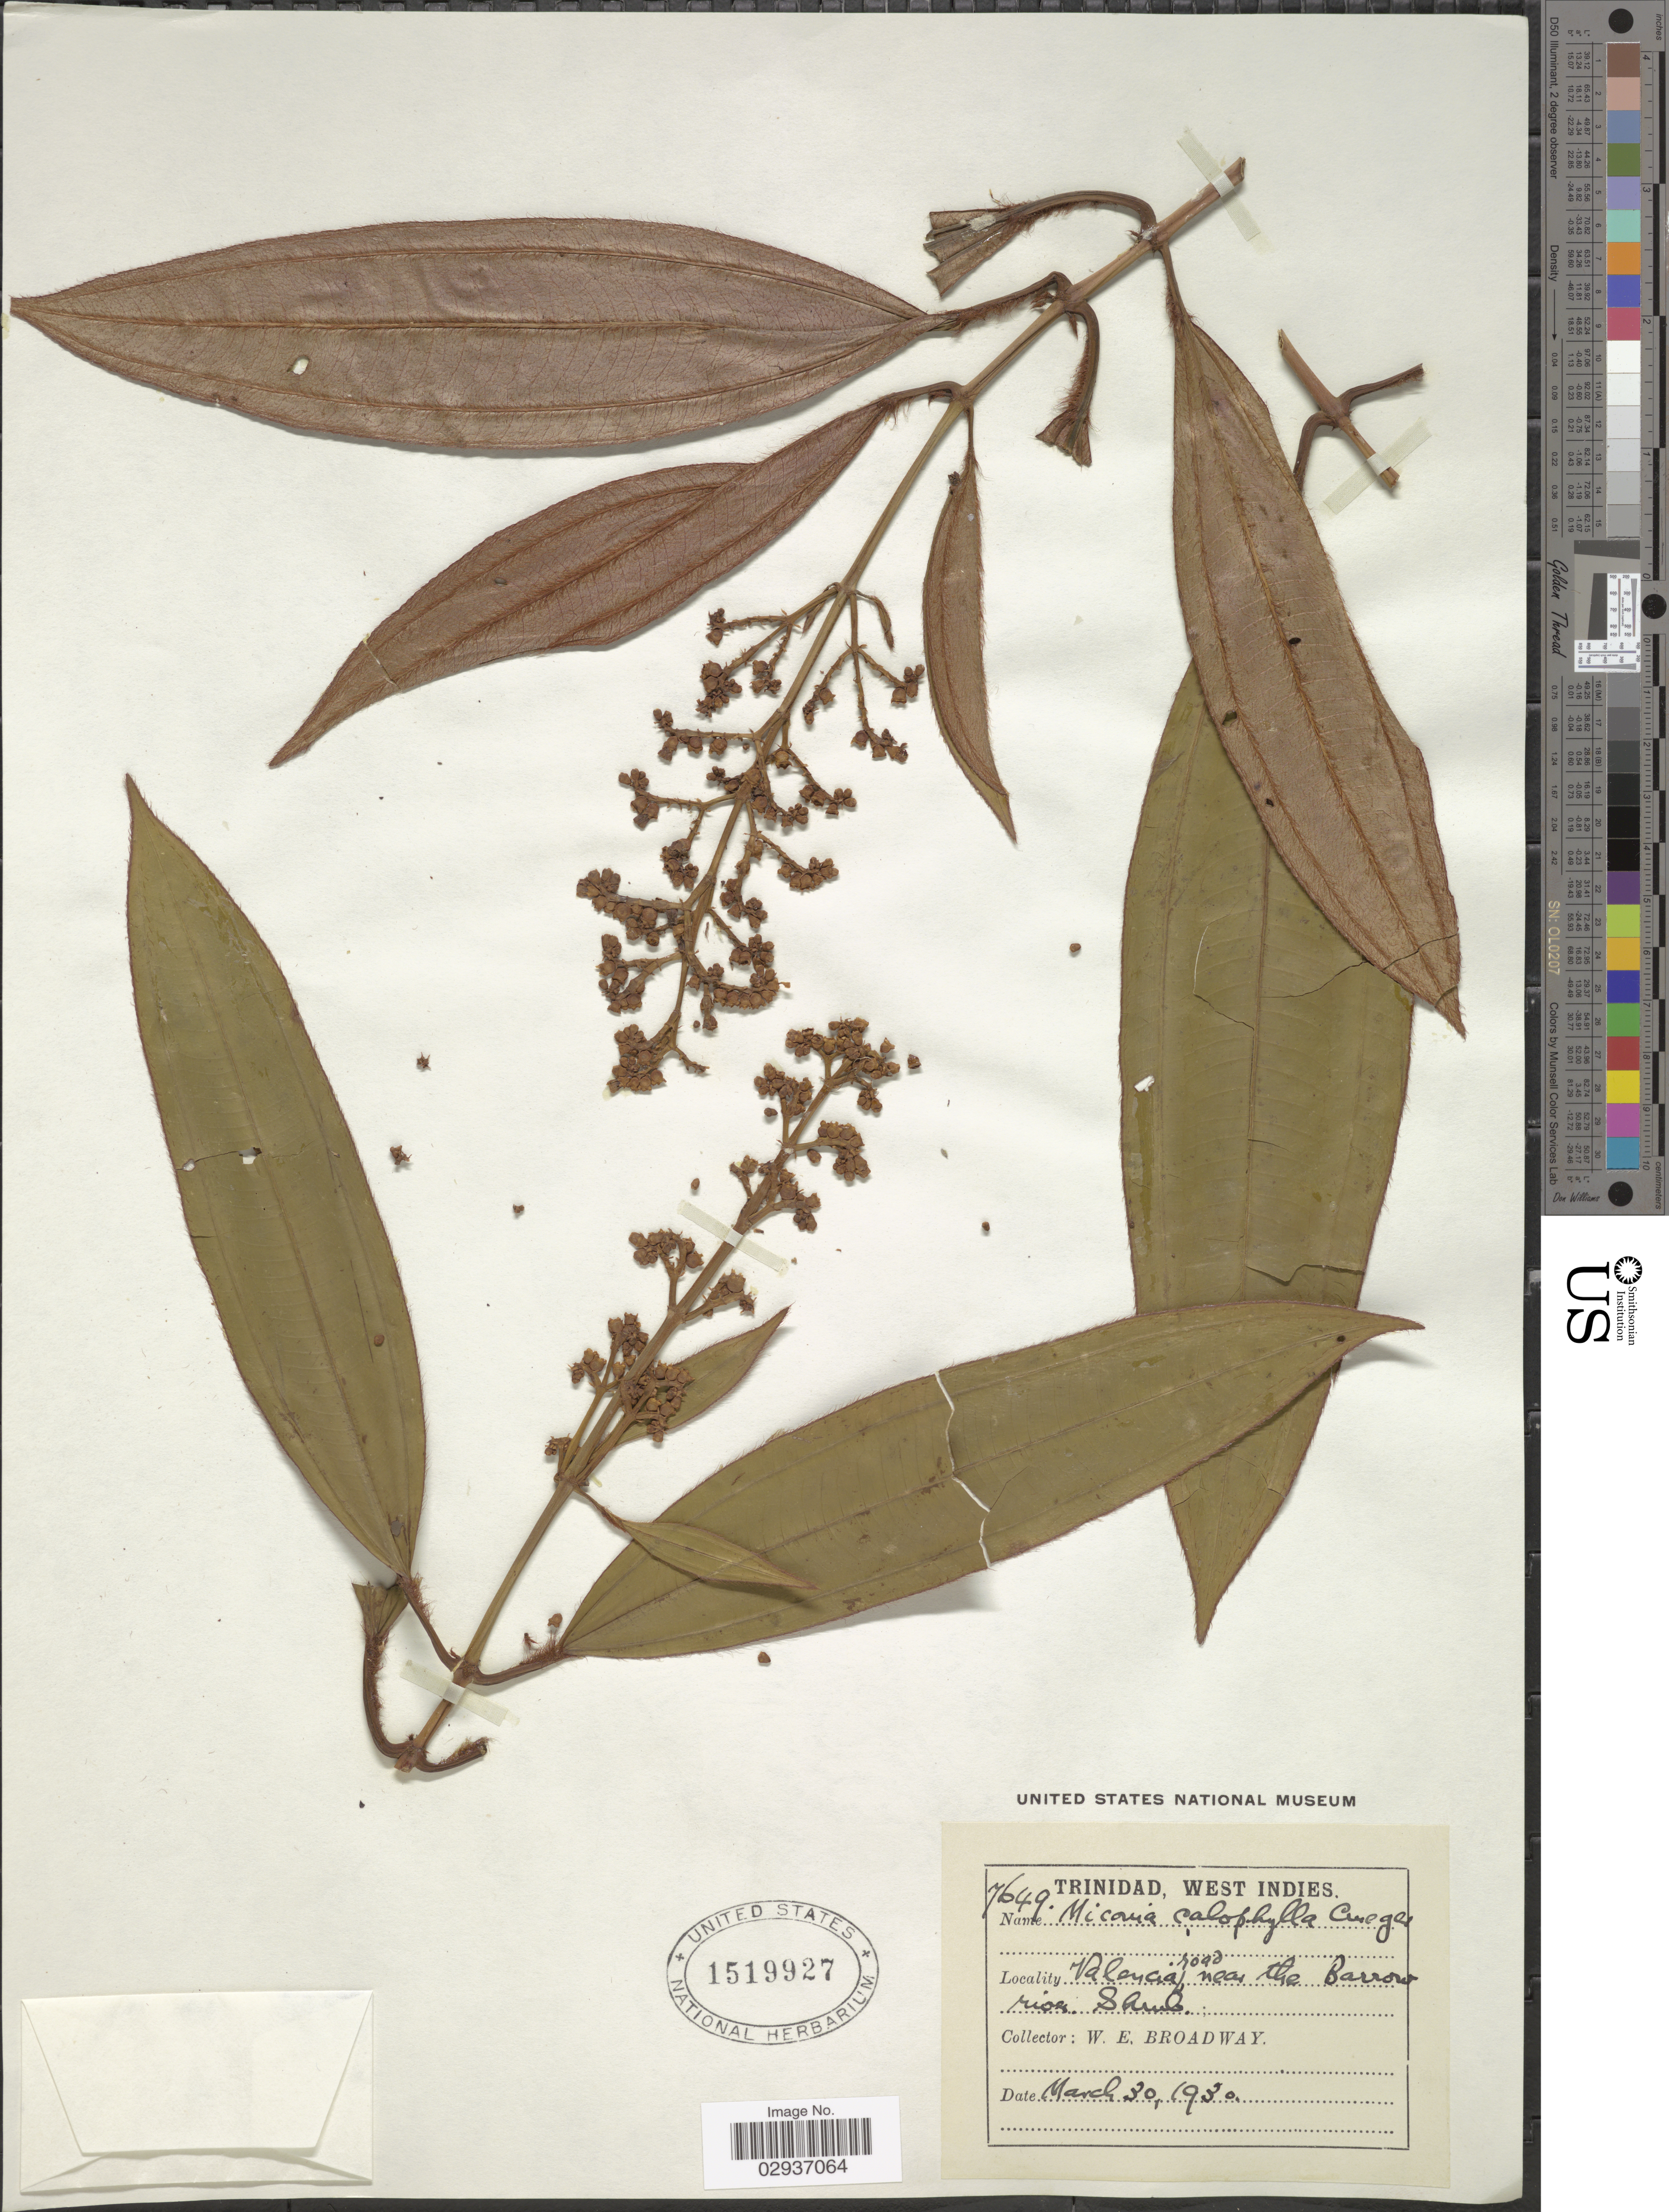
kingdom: Plantae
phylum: Tracheophyta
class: Magnoliopsida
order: Myrtales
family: Melastomataceae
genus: Miconia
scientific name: Miconia calophylla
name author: (D. Don) Triana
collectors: W. E. Broadway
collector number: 7649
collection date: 1930-03-30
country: Trinidad and Tobago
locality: Trinidad, West Indies. Valencia road near the Barrow rios.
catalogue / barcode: US 1519927